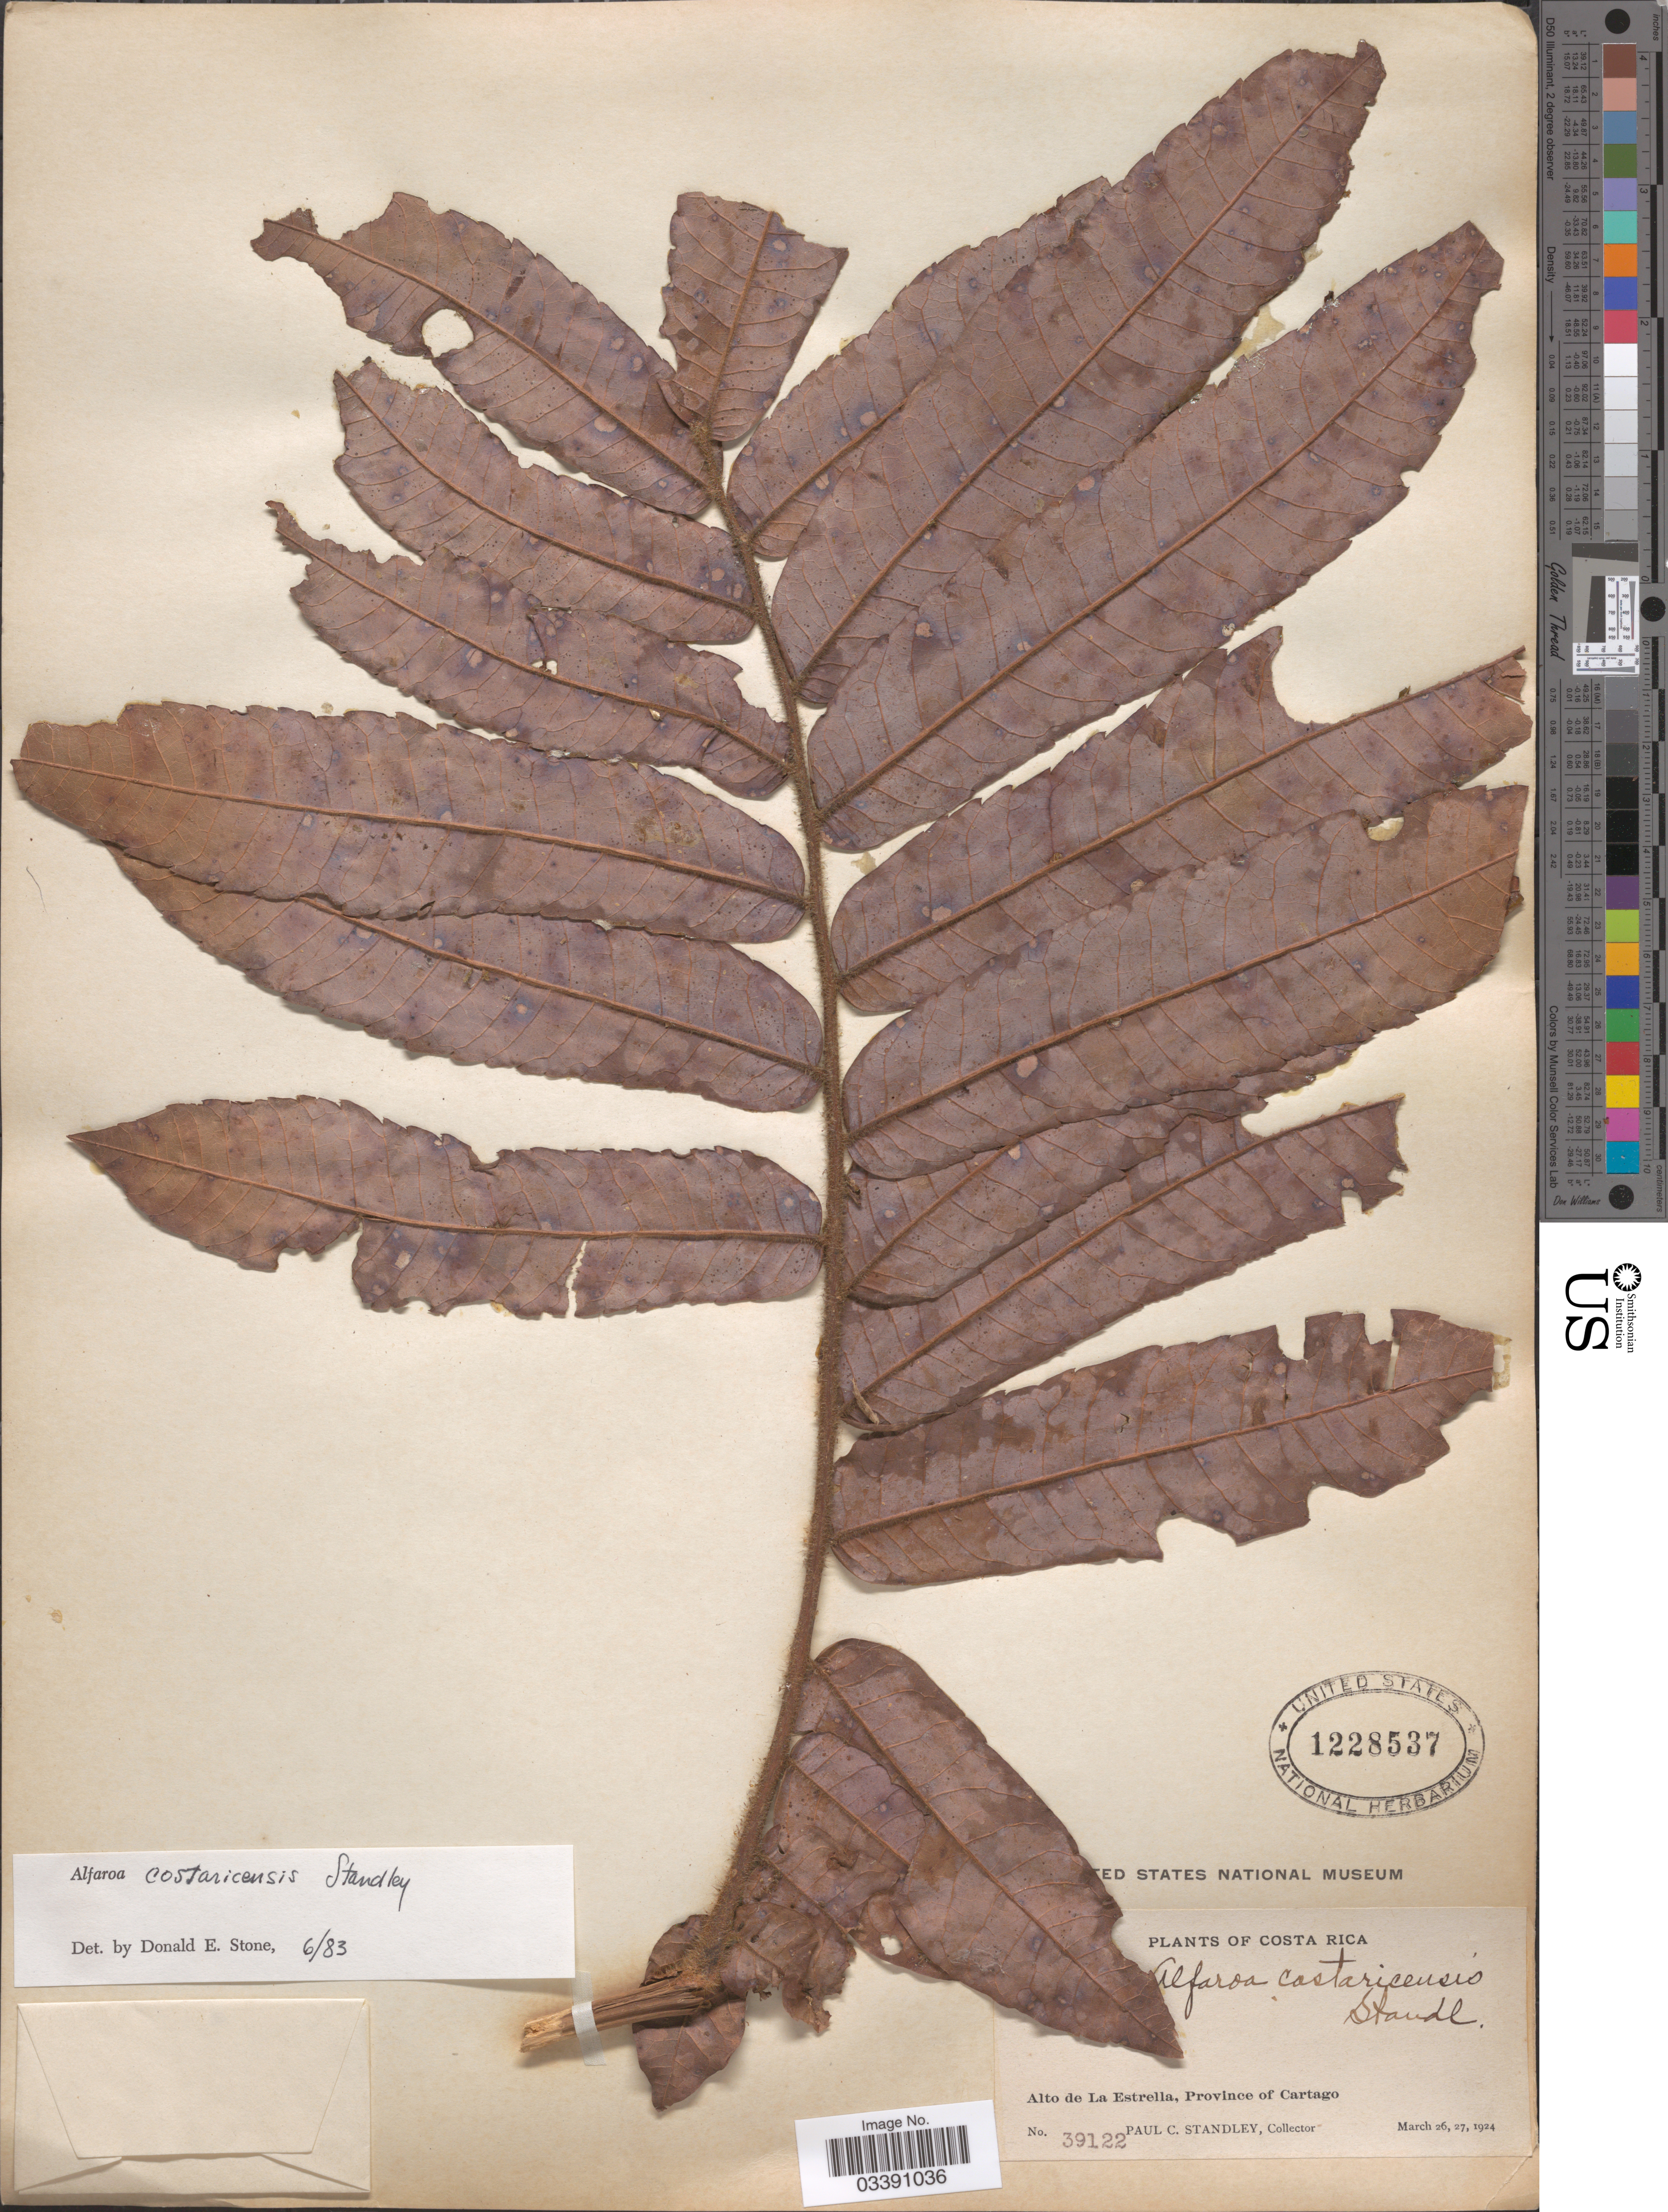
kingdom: Plantae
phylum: Tracheophyta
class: Magnoliopsida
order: Fagales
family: Juglandaceae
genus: Alfaroa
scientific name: Alfaroa costaricensis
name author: Standl.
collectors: P. C. Standley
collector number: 39122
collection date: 1924-03-26/1924-03-27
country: Costa Rica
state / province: Cartago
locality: Alto de La Estrella.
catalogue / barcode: US 1228537